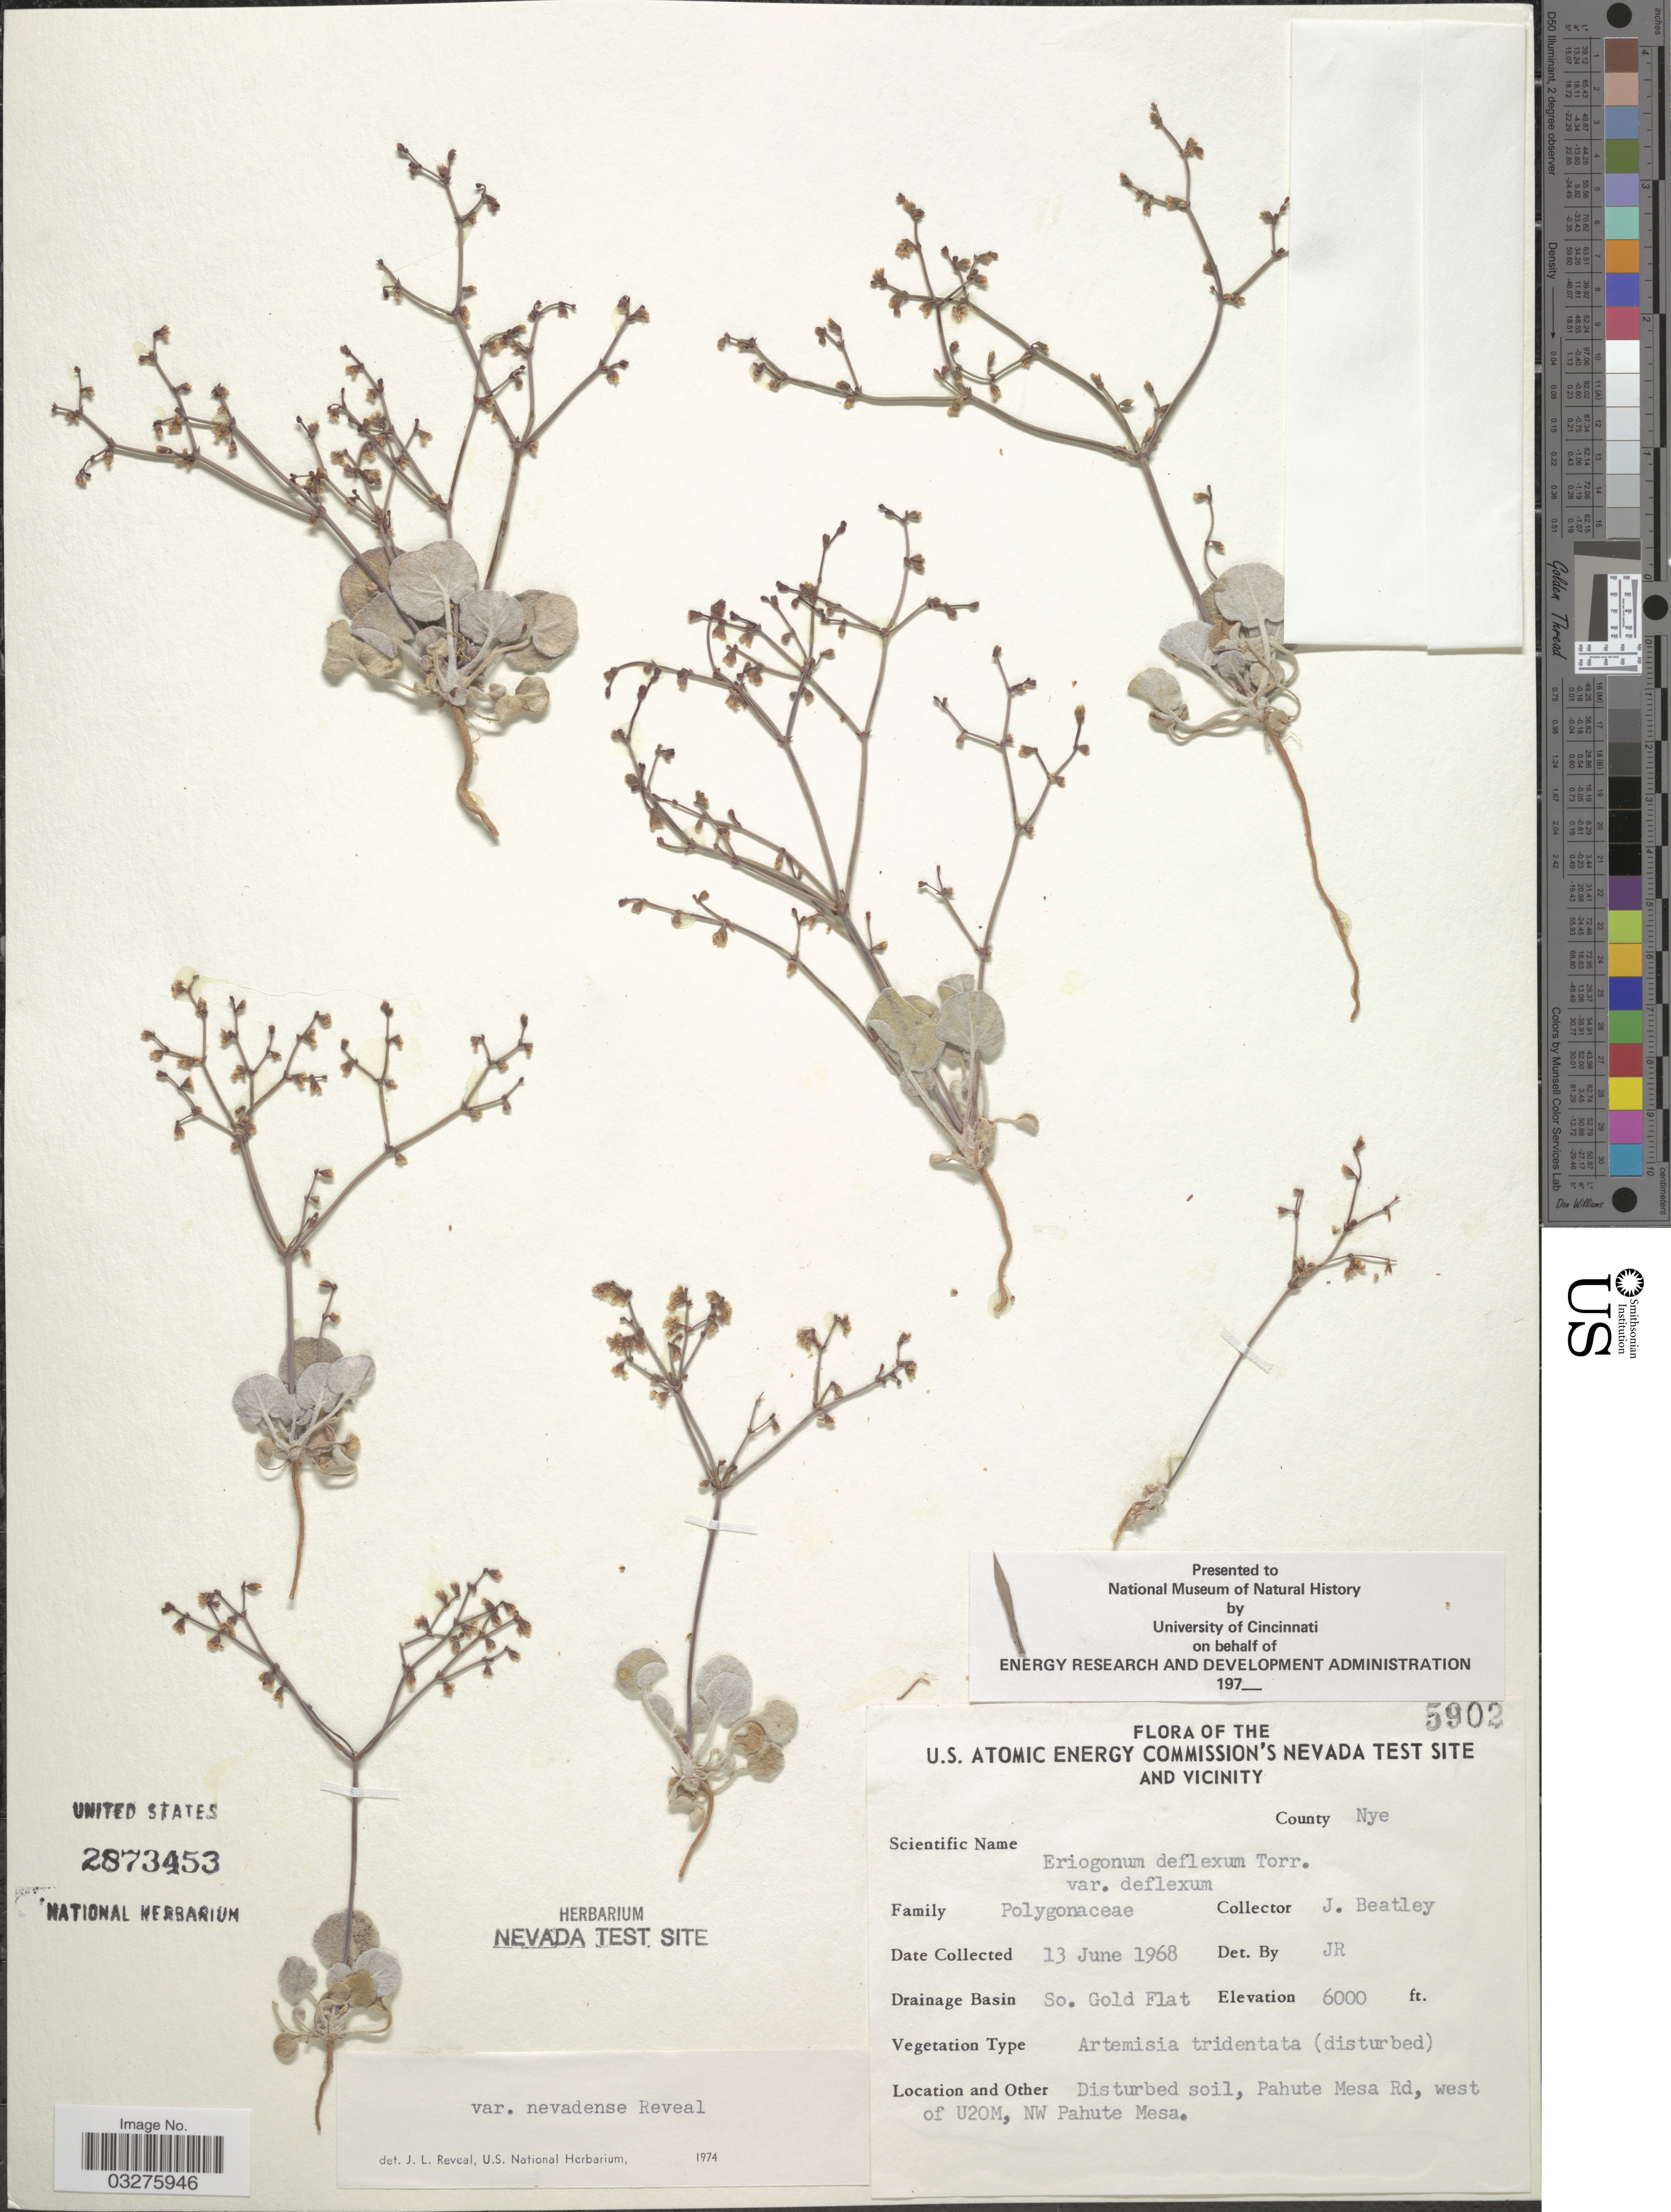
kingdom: Plantae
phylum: Tracheophyta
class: Magnoliopsida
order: Caryophyllales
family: Polygonaceae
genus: Eriogonum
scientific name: Eriogonum deflexum var. nevadense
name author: Reveal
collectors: J. C. Beatley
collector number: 5902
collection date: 1968-06-13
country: United States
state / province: Nevada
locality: The U.S. Atomic Energy Commission's Nevada Test Site and vicinity. County Nye. Drainage Basin So. Gold Flat. Pahute Mesa Rd, west of U20M, NW Pahute Mesa.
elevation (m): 1829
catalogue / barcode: US 2873453